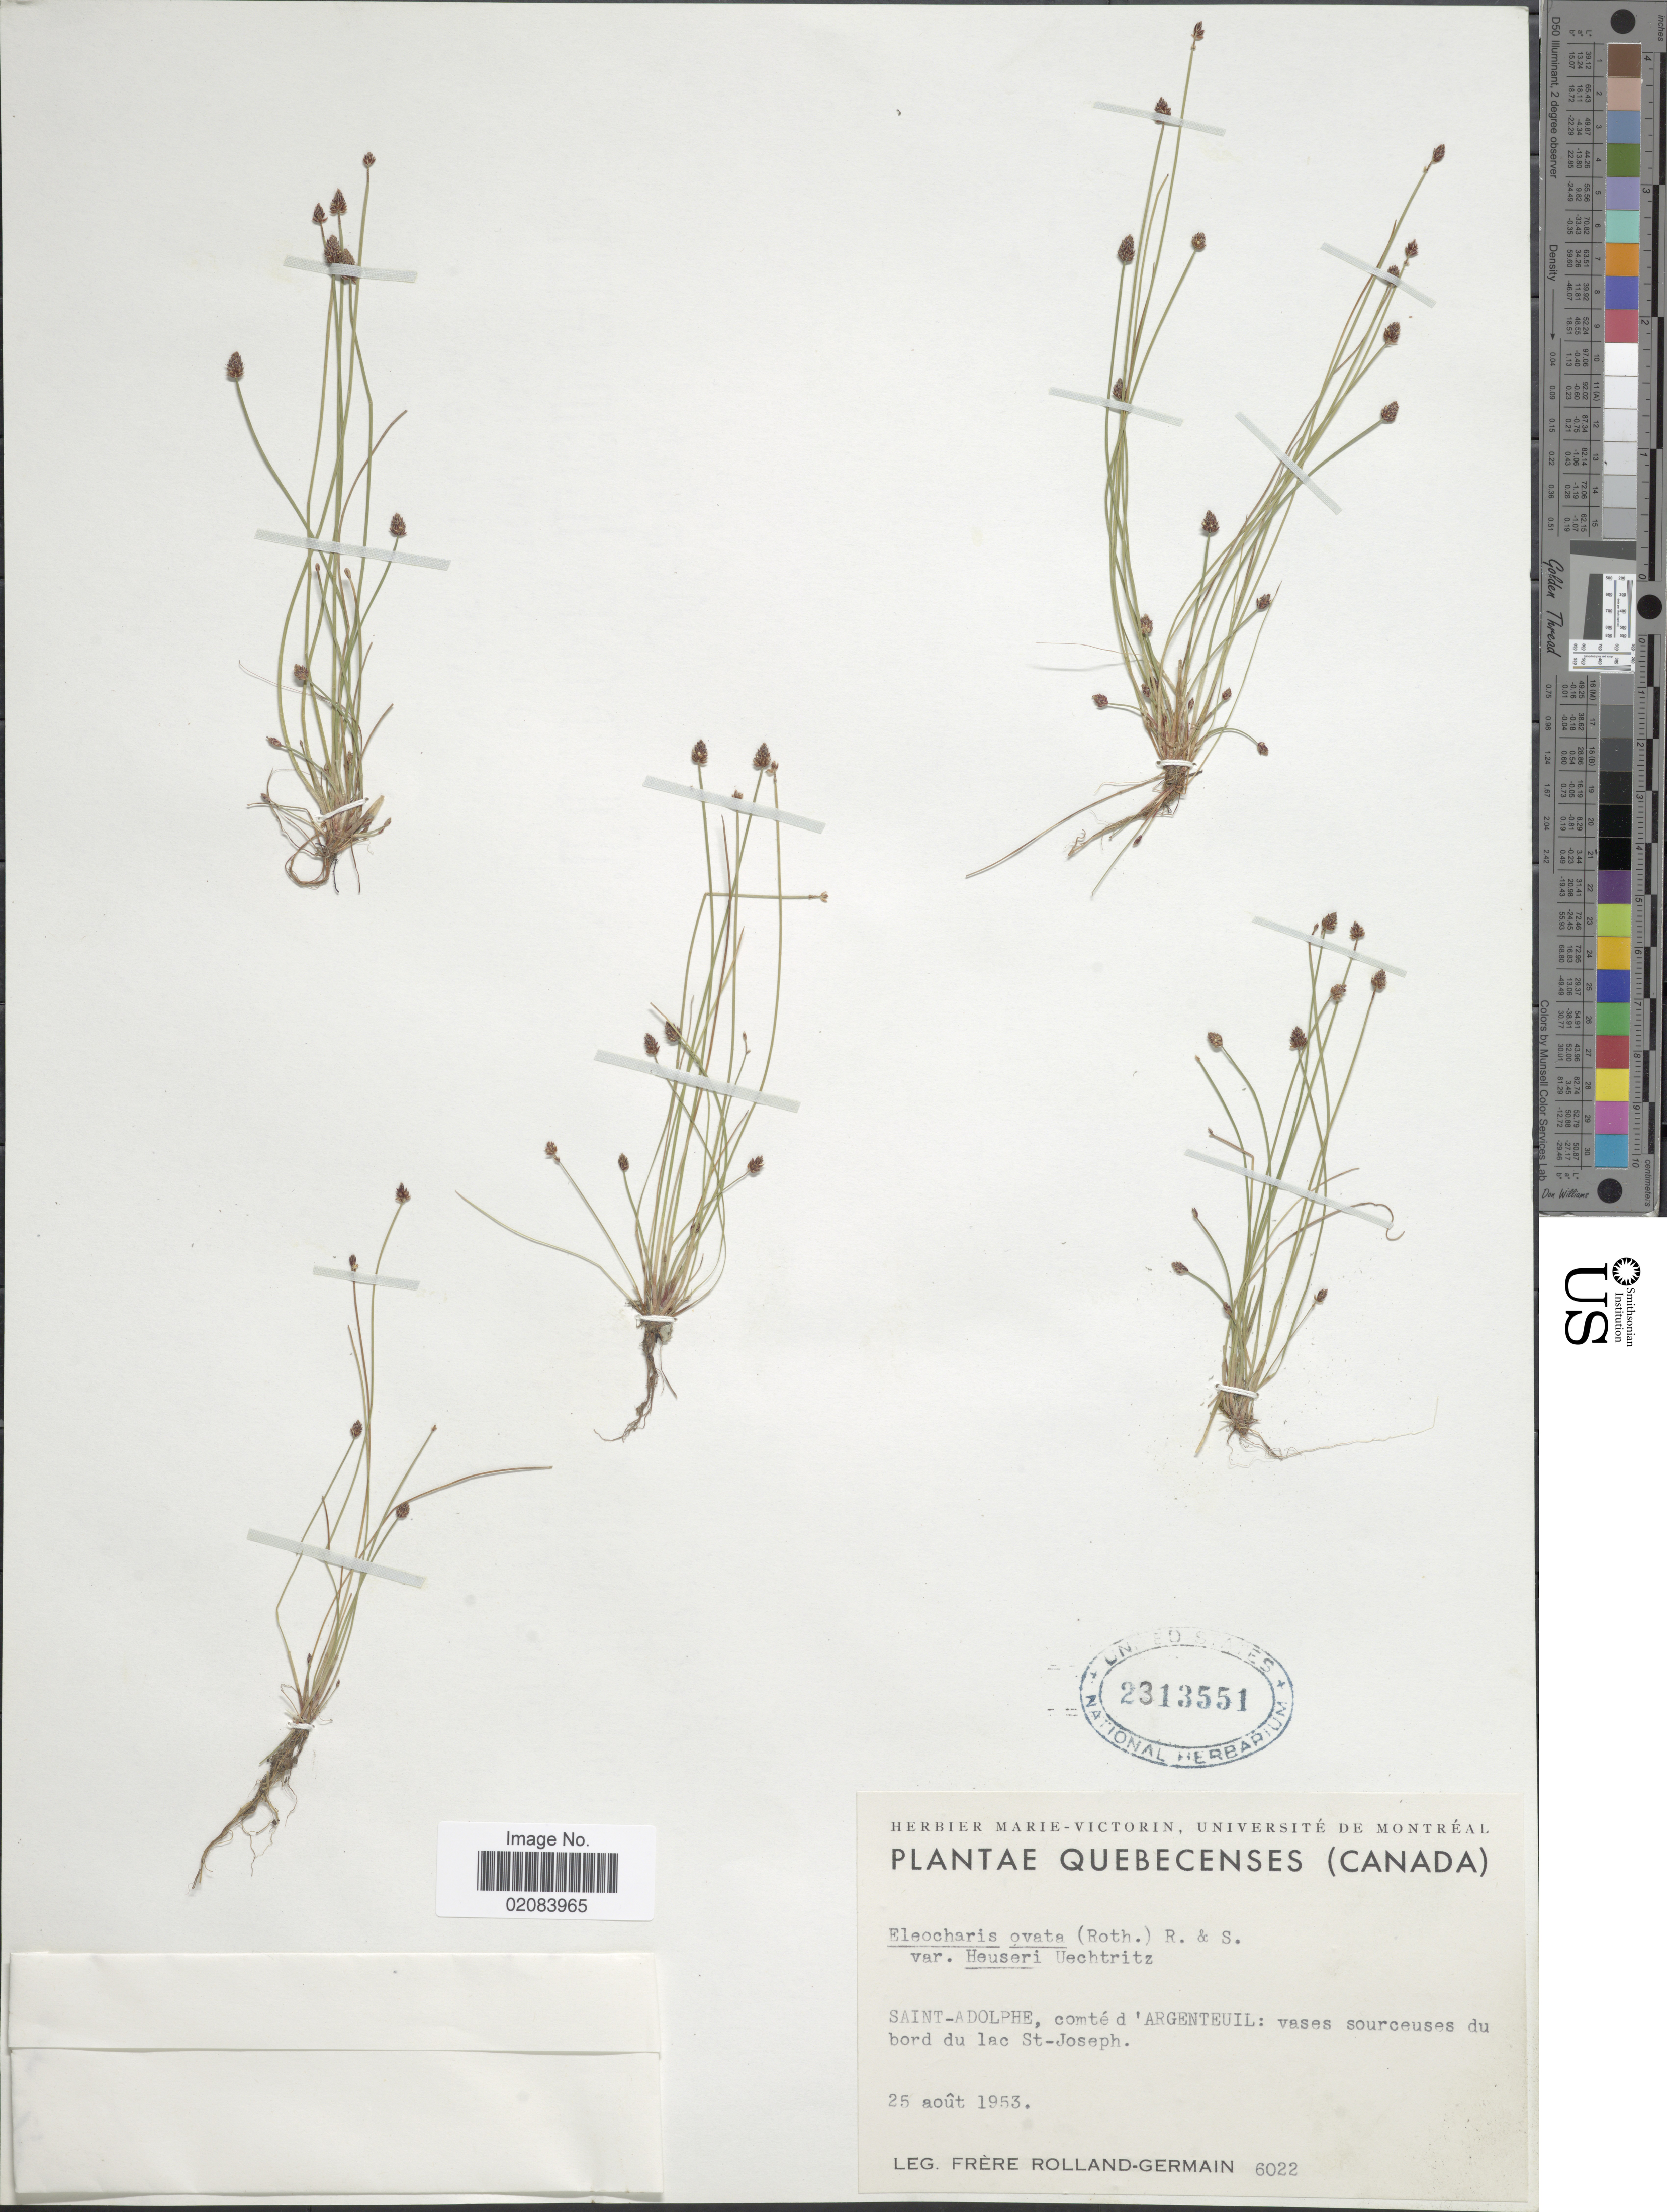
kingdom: Plantae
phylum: Tracheophyta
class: Liliopsida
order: Poales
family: Cyperaceae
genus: Eleocharis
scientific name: Eleocharis ovata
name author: (Roth) Roem. & Schult.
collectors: Rolland-Germain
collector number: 6022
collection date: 1953-08-25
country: Canada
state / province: Quebec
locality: Saint-Adolphe, comté d'Argenteuil: vases sourceuses du bord du lac St-Joseph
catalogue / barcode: US 2313551